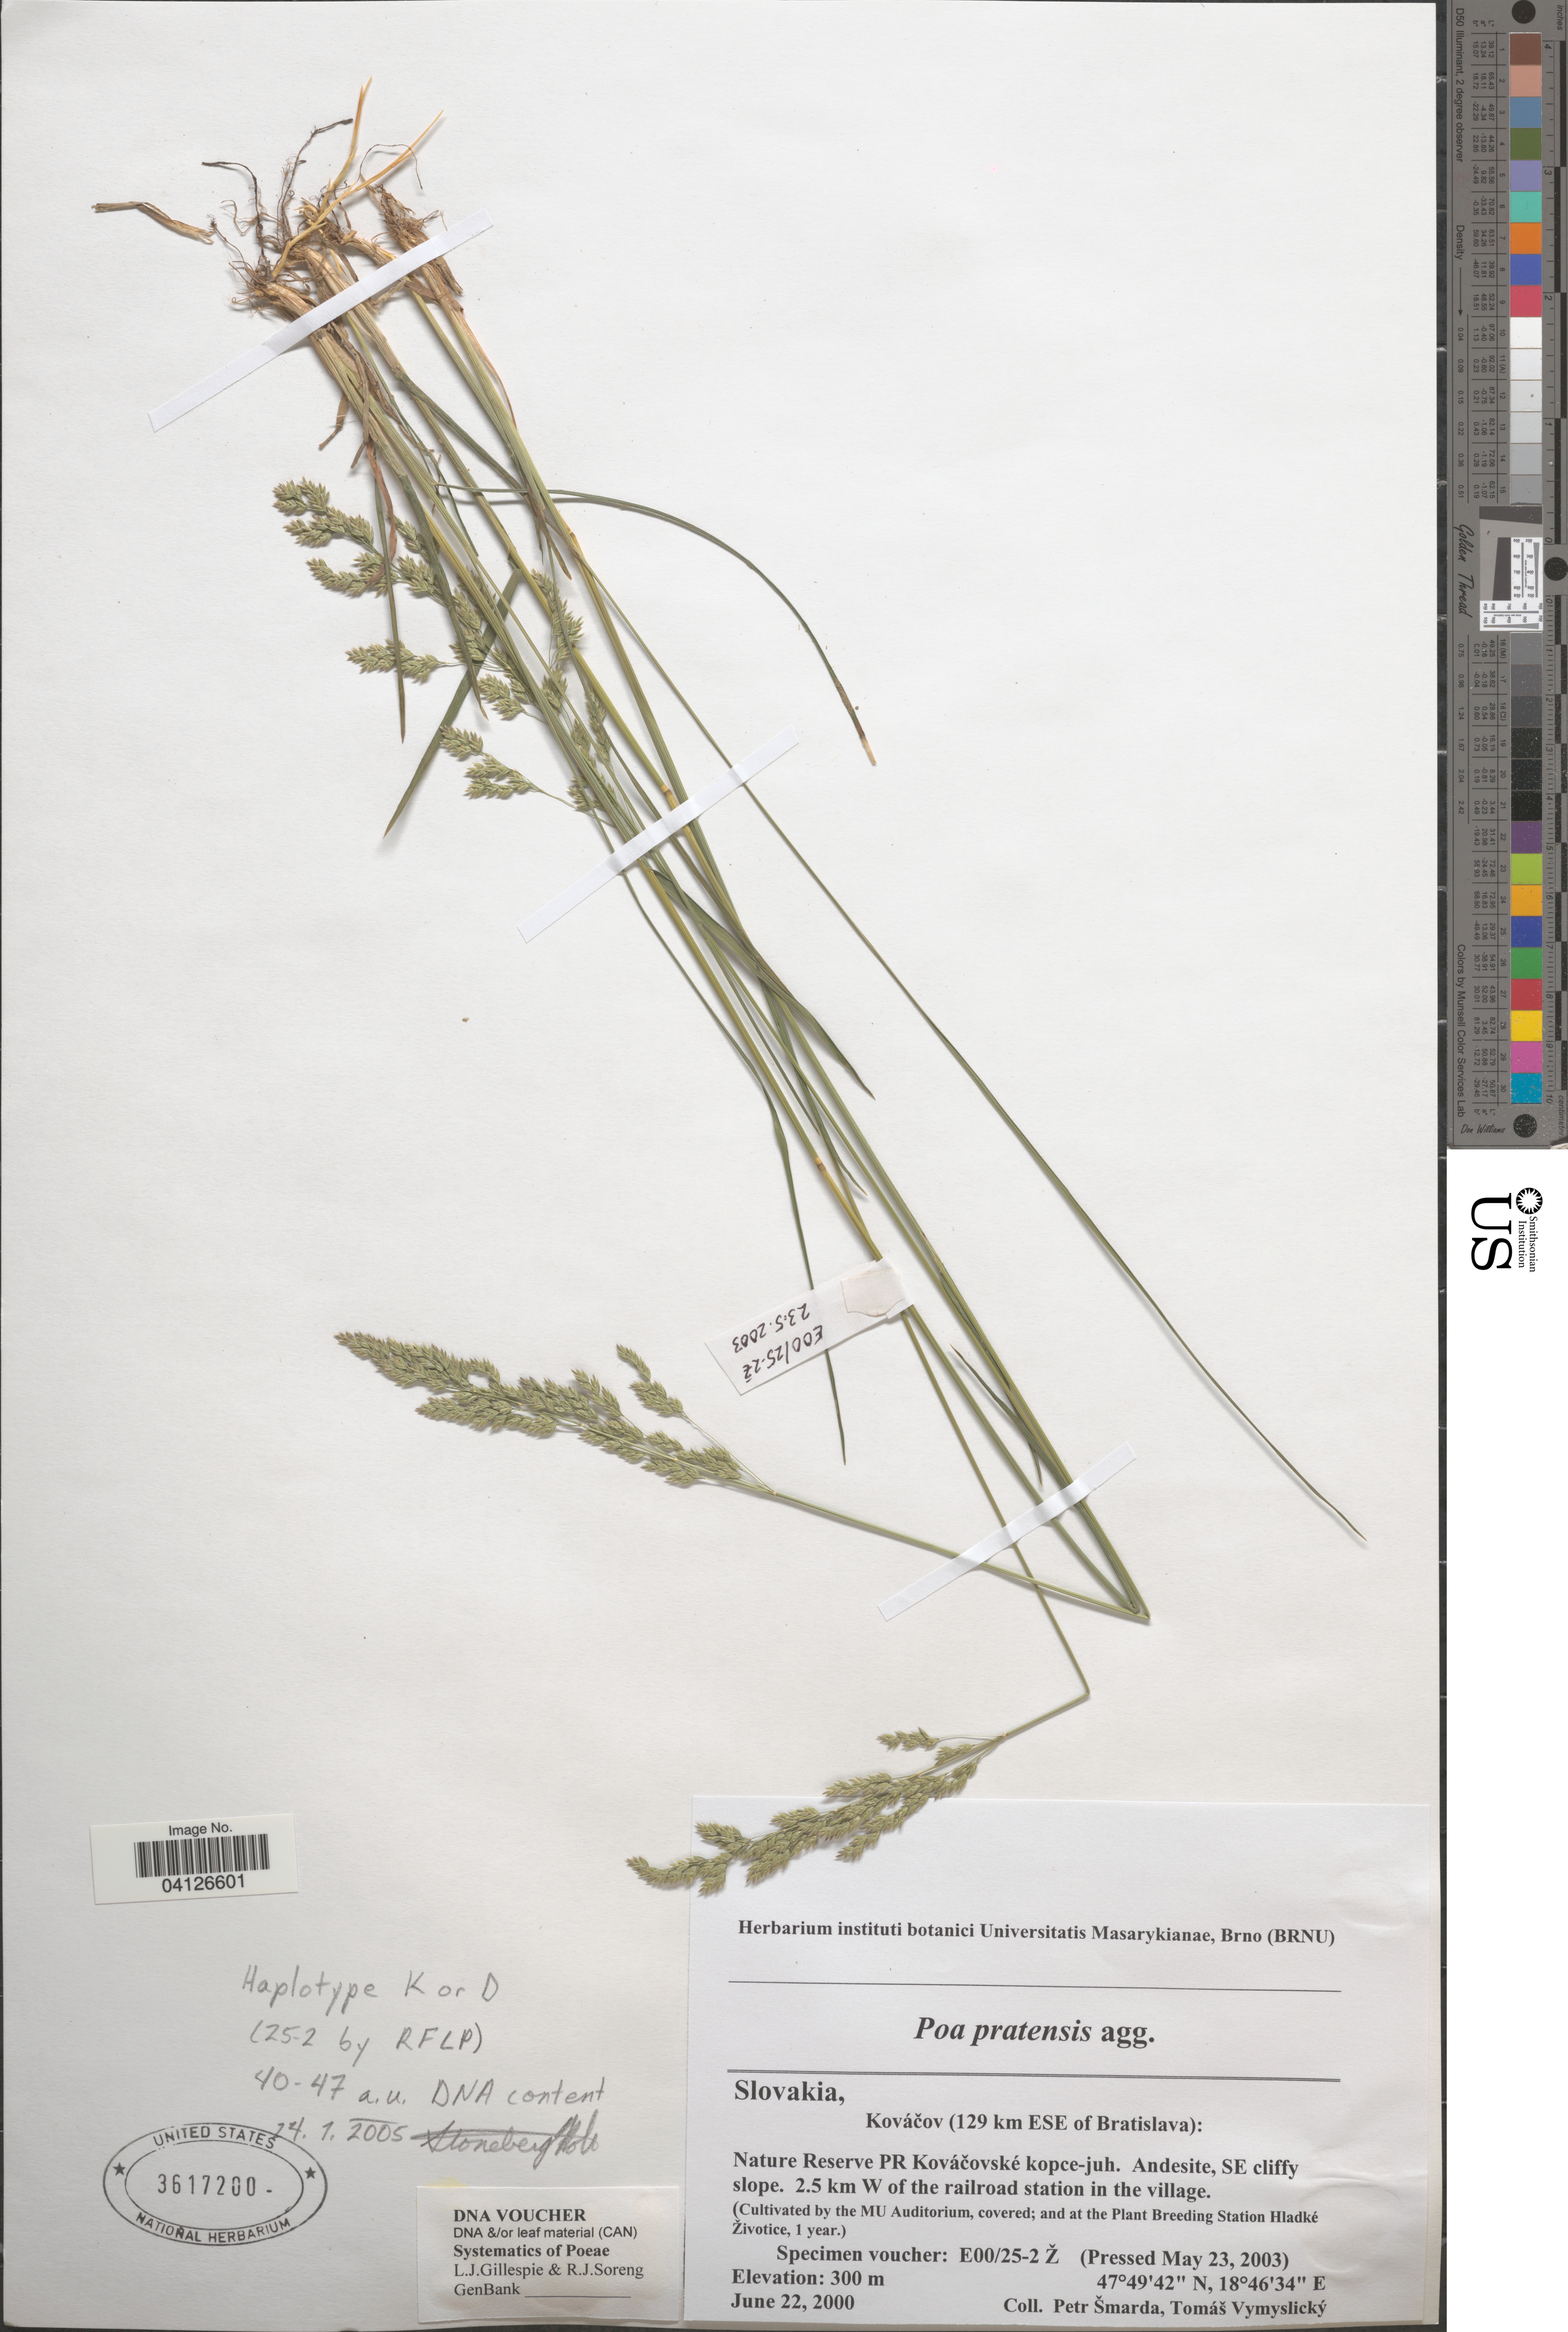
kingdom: Plantae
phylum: Tracheophyta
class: Liliopsida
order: Poales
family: Poaceae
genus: Poa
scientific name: Poa pratensis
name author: L.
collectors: Ex herb. instituti botanici Universitatis Masarykianae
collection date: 2003-05-23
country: Czechia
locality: (Cultivated by the MU Auditorium, covered; and at the Plant Breeding Station Hladké Životice, 1 year.).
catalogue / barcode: US 3617200